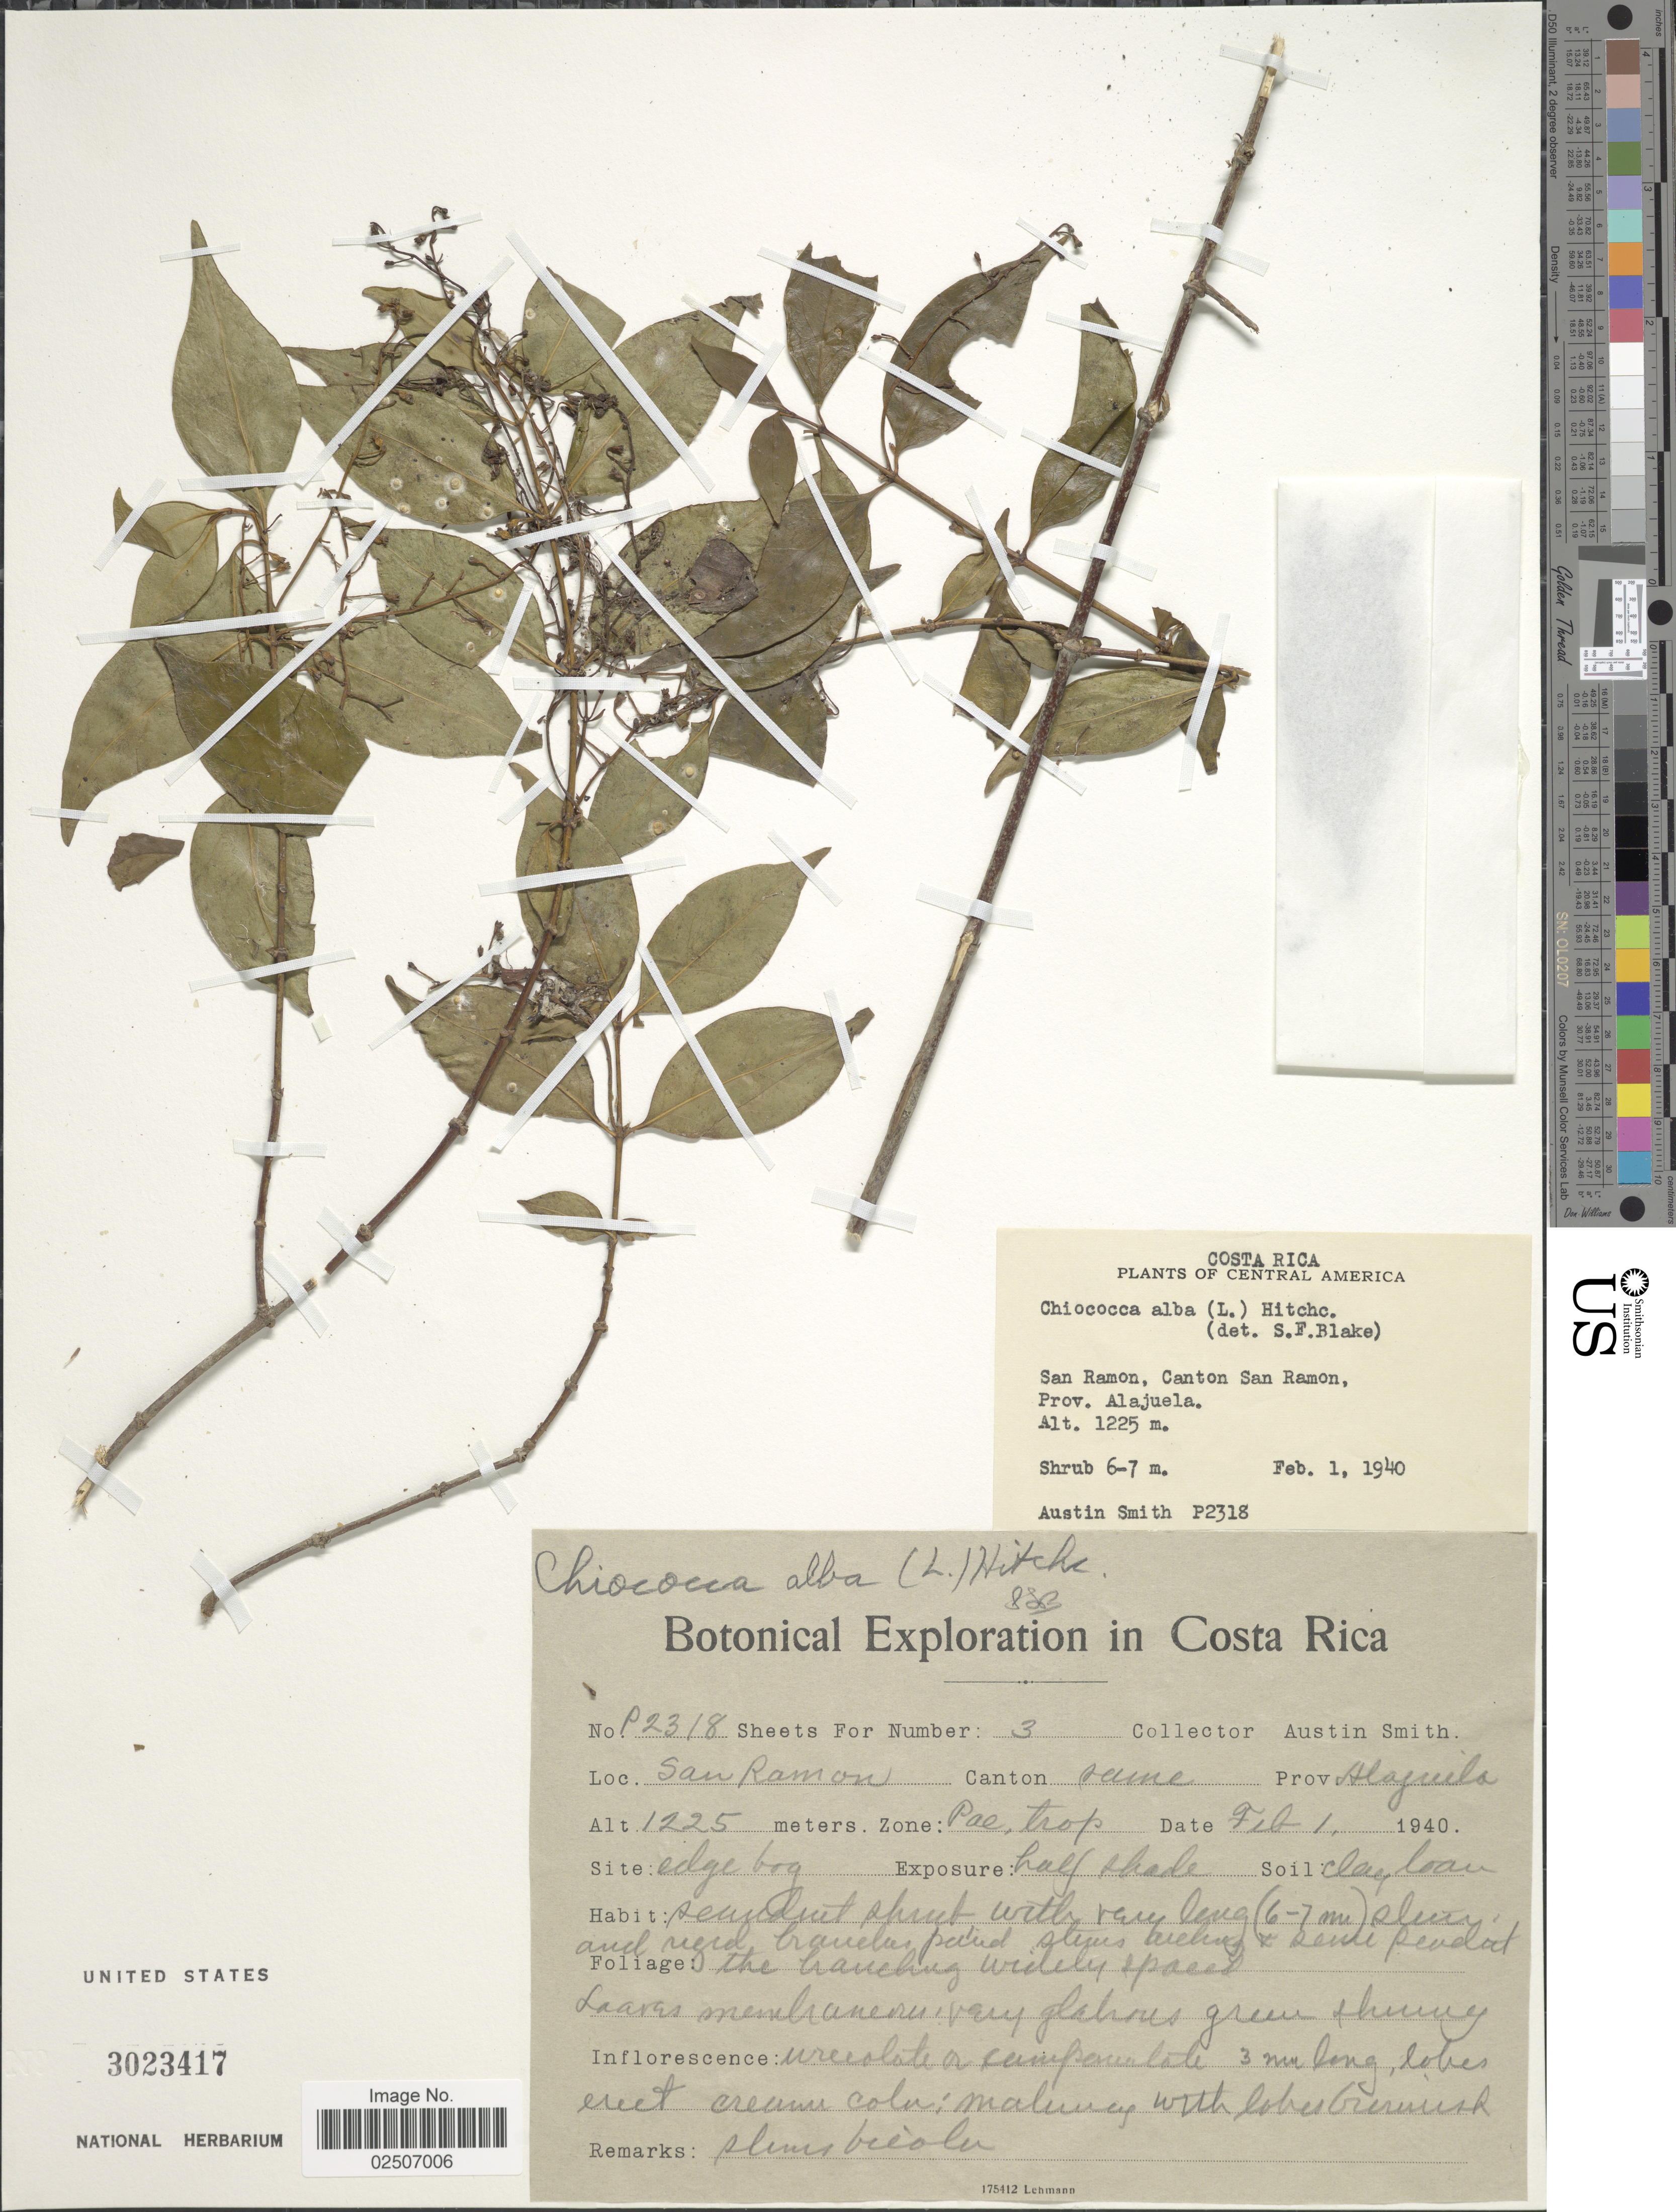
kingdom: Plantae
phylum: Tracheophyta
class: Magnoliopsida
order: Gentianales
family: Rubiaceae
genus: Chiococca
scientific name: Chiococca alba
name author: (L.) Hitchc.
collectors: Aust P. Smith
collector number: P2318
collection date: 1940-02-01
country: Costa Rica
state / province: Alajuela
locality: San Ramon, Canton San Ramon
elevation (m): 1225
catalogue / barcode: US 3023417